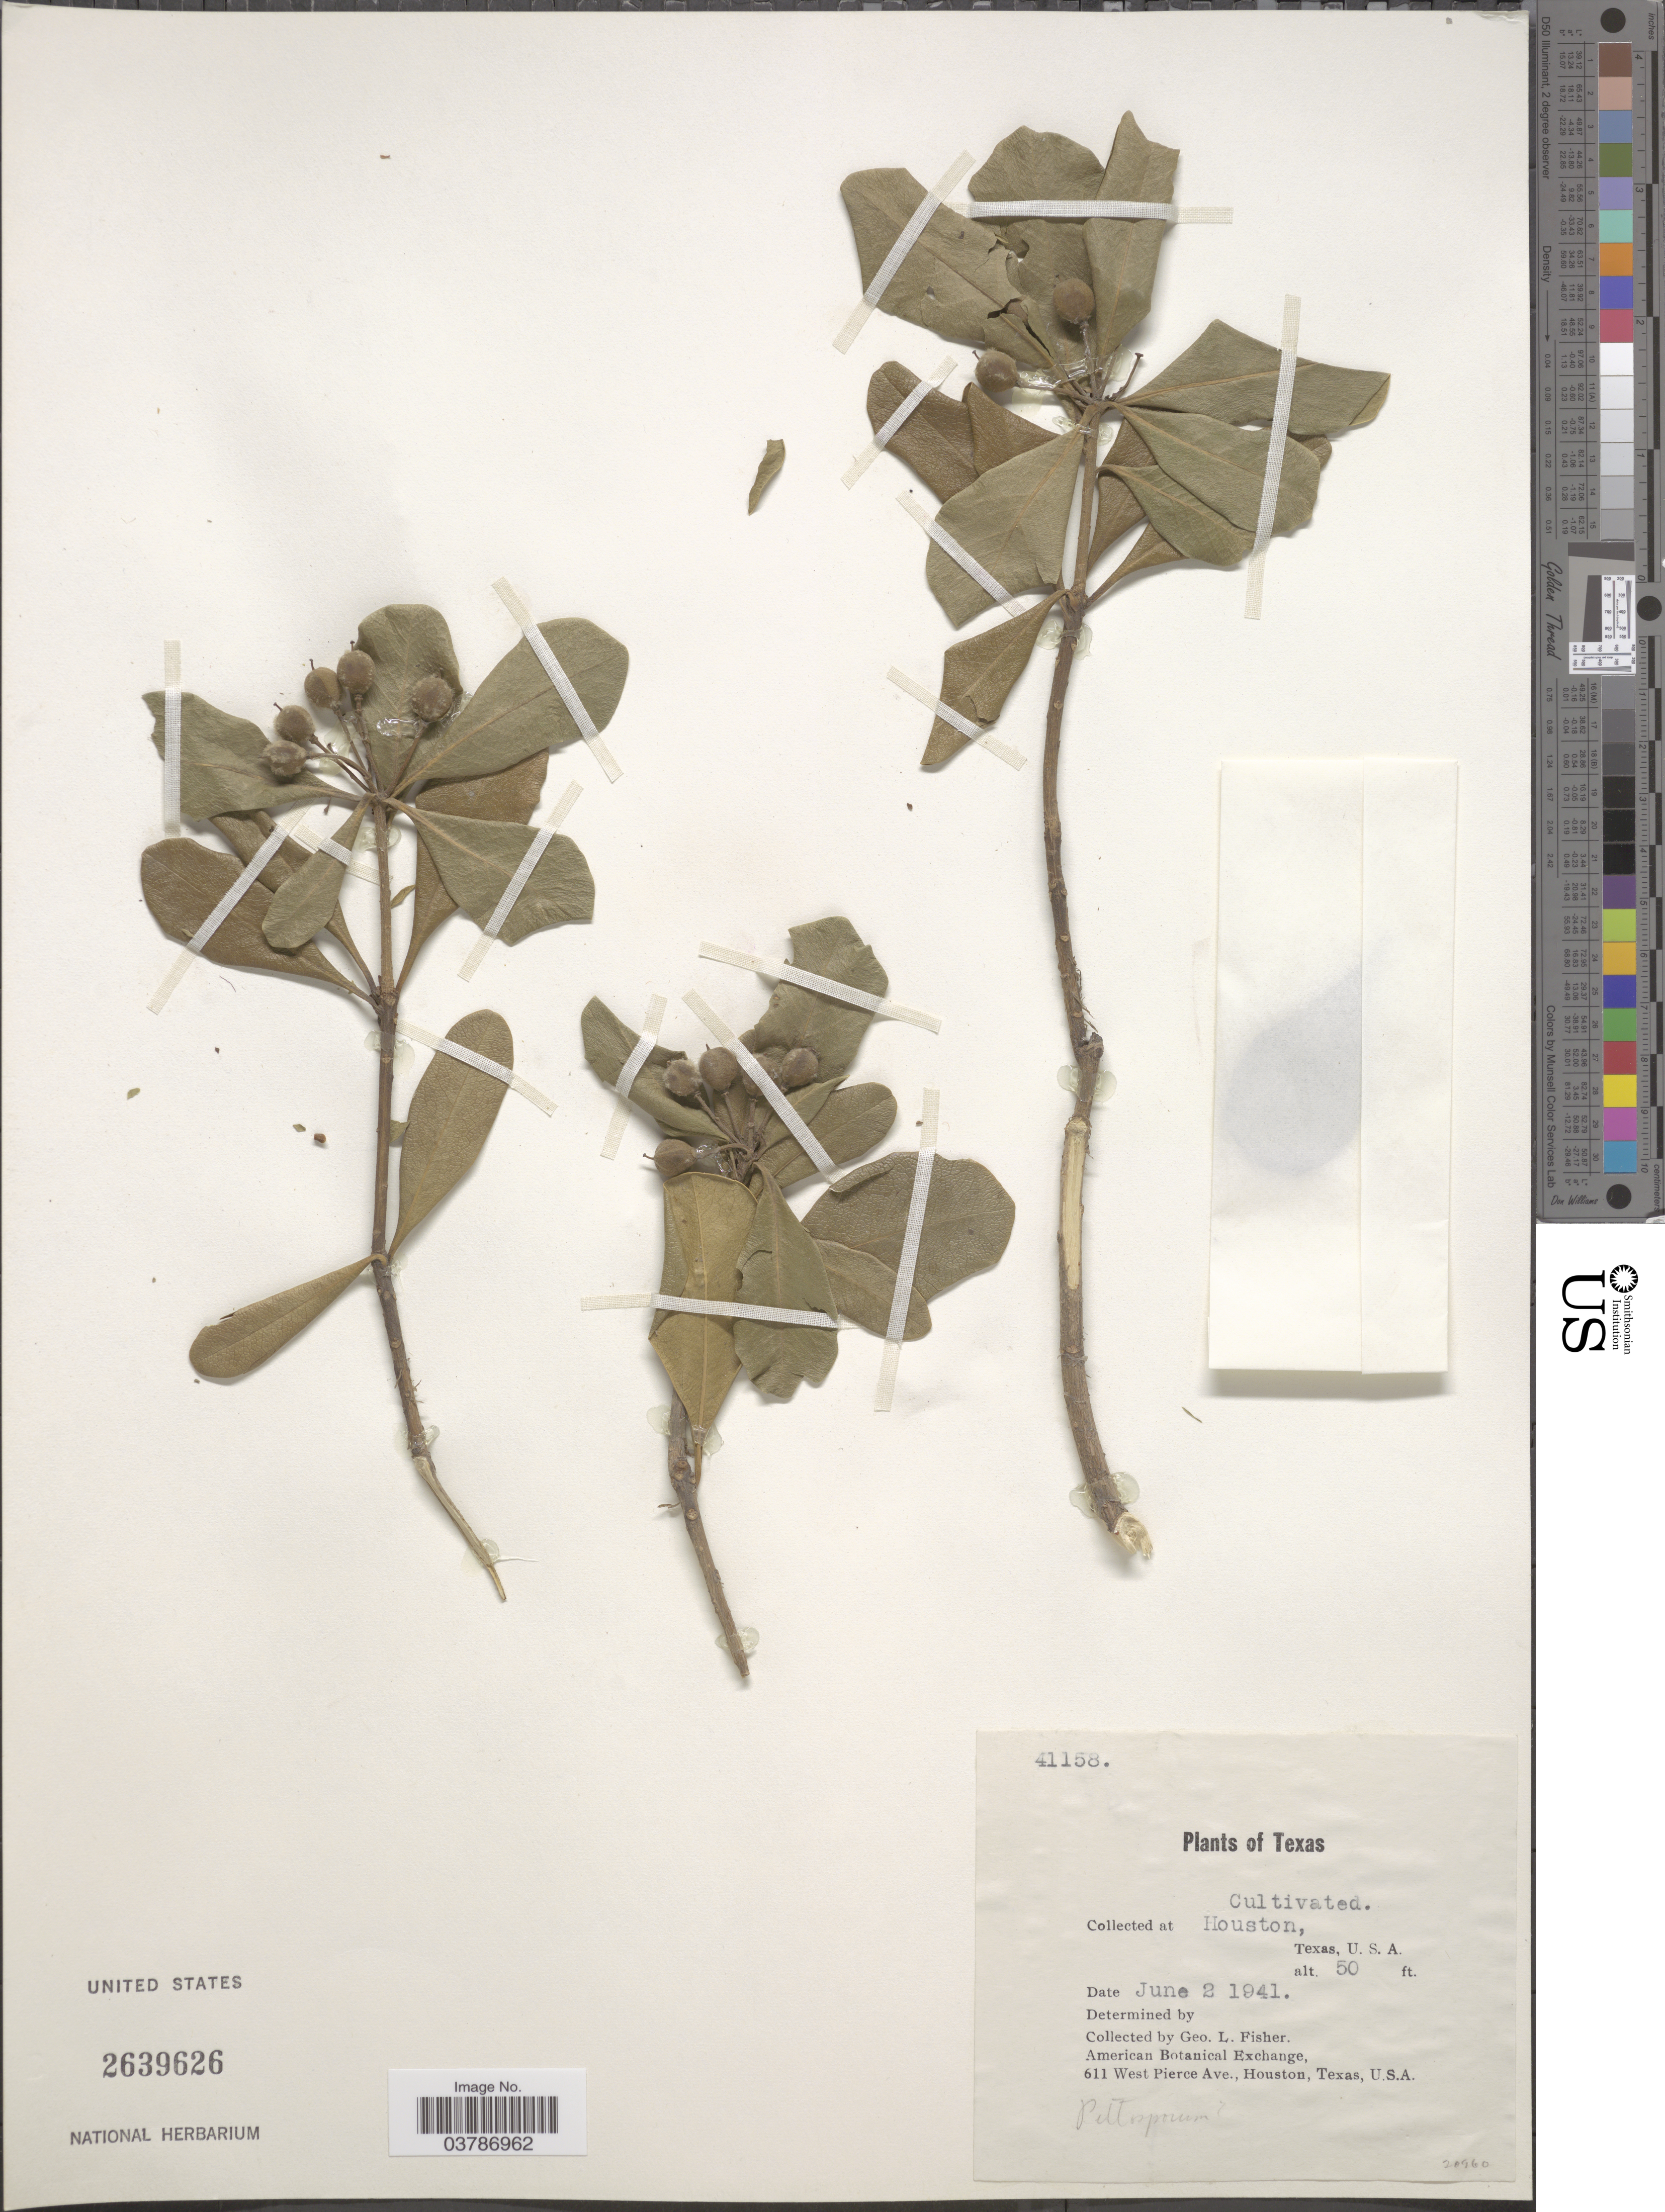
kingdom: Plantae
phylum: Tracheophyta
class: Magnoliopsida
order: Apiales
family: Pittosporaceae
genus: Pittosporum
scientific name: Pittosporum sp.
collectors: G. L. Fisher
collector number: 41158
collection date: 1941-06-02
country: United States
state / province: Texas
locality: Houston.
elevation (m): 15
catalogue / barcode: US 2639626